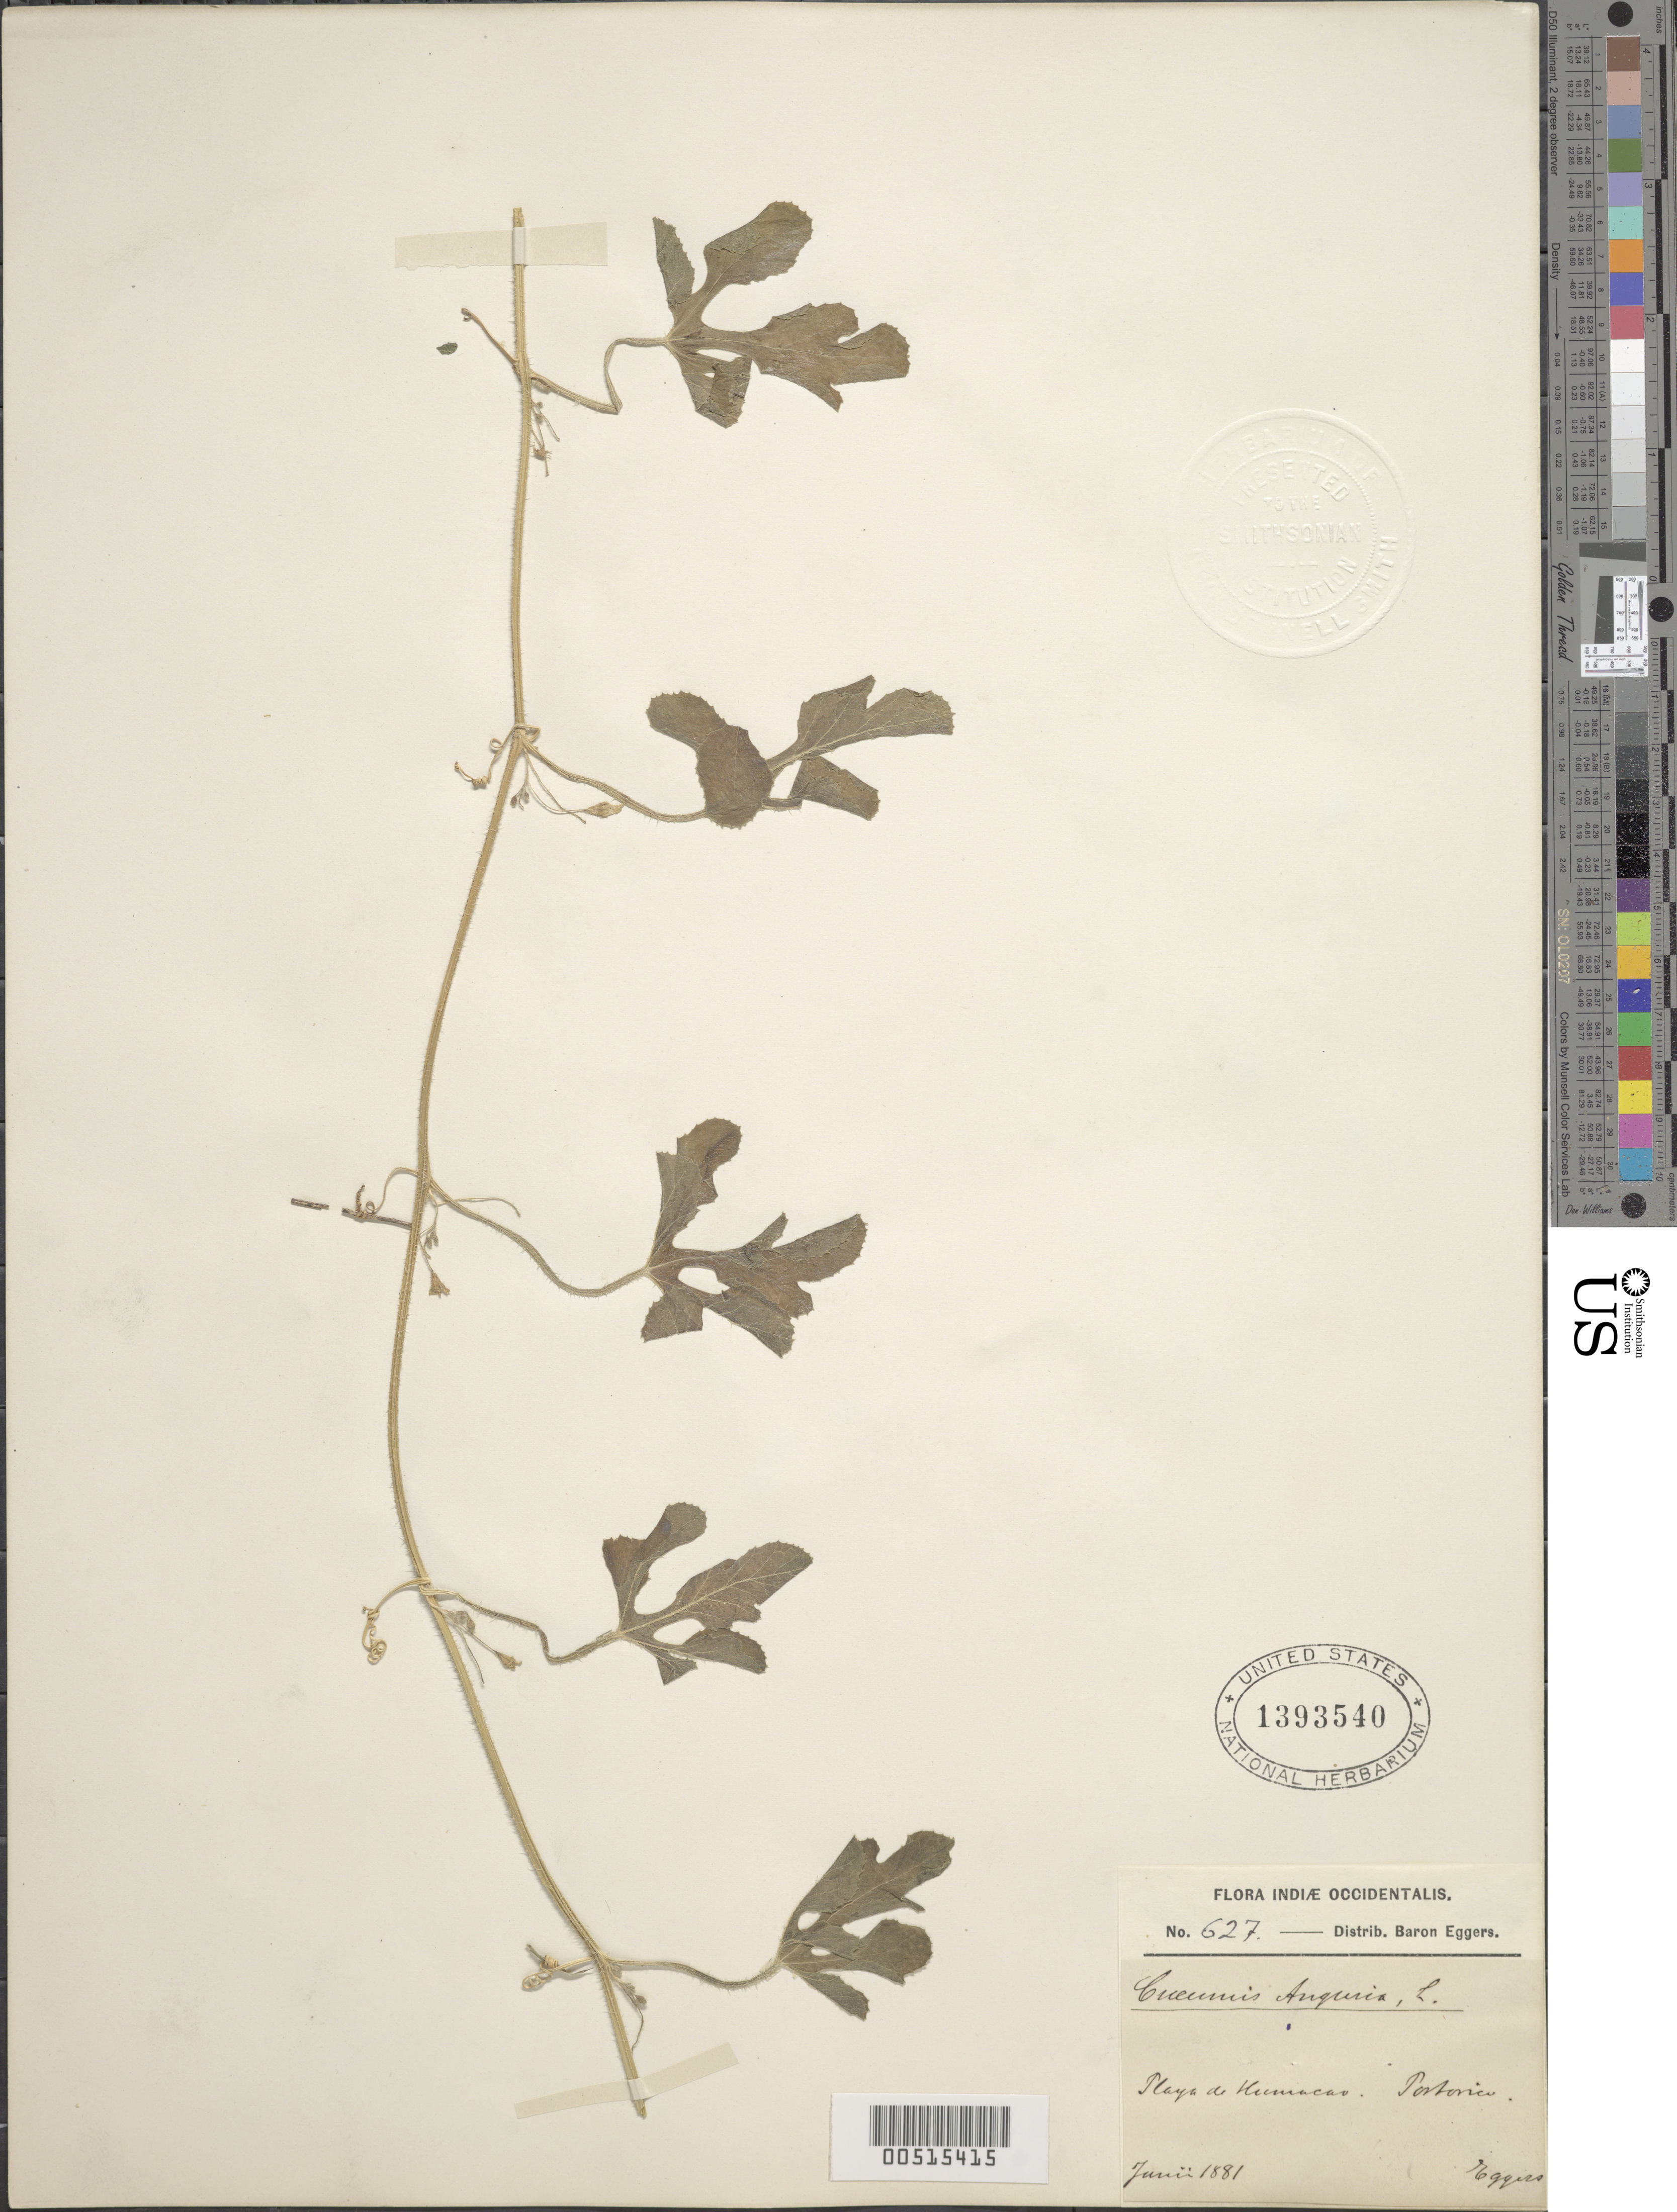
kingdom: Plantae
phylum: Tracheophyta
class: Magnoliopsida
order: Cucurbitales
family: Cucurbitaceae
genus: Cucumis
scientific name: Cucumis anguria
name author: L.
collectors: H. F. A. von Eggers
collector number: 627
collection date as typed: Jun 1881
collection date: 1881-06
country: Puerto Rico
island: Greater Antilles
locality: Playa a Humacao.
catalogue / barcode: US 1393540